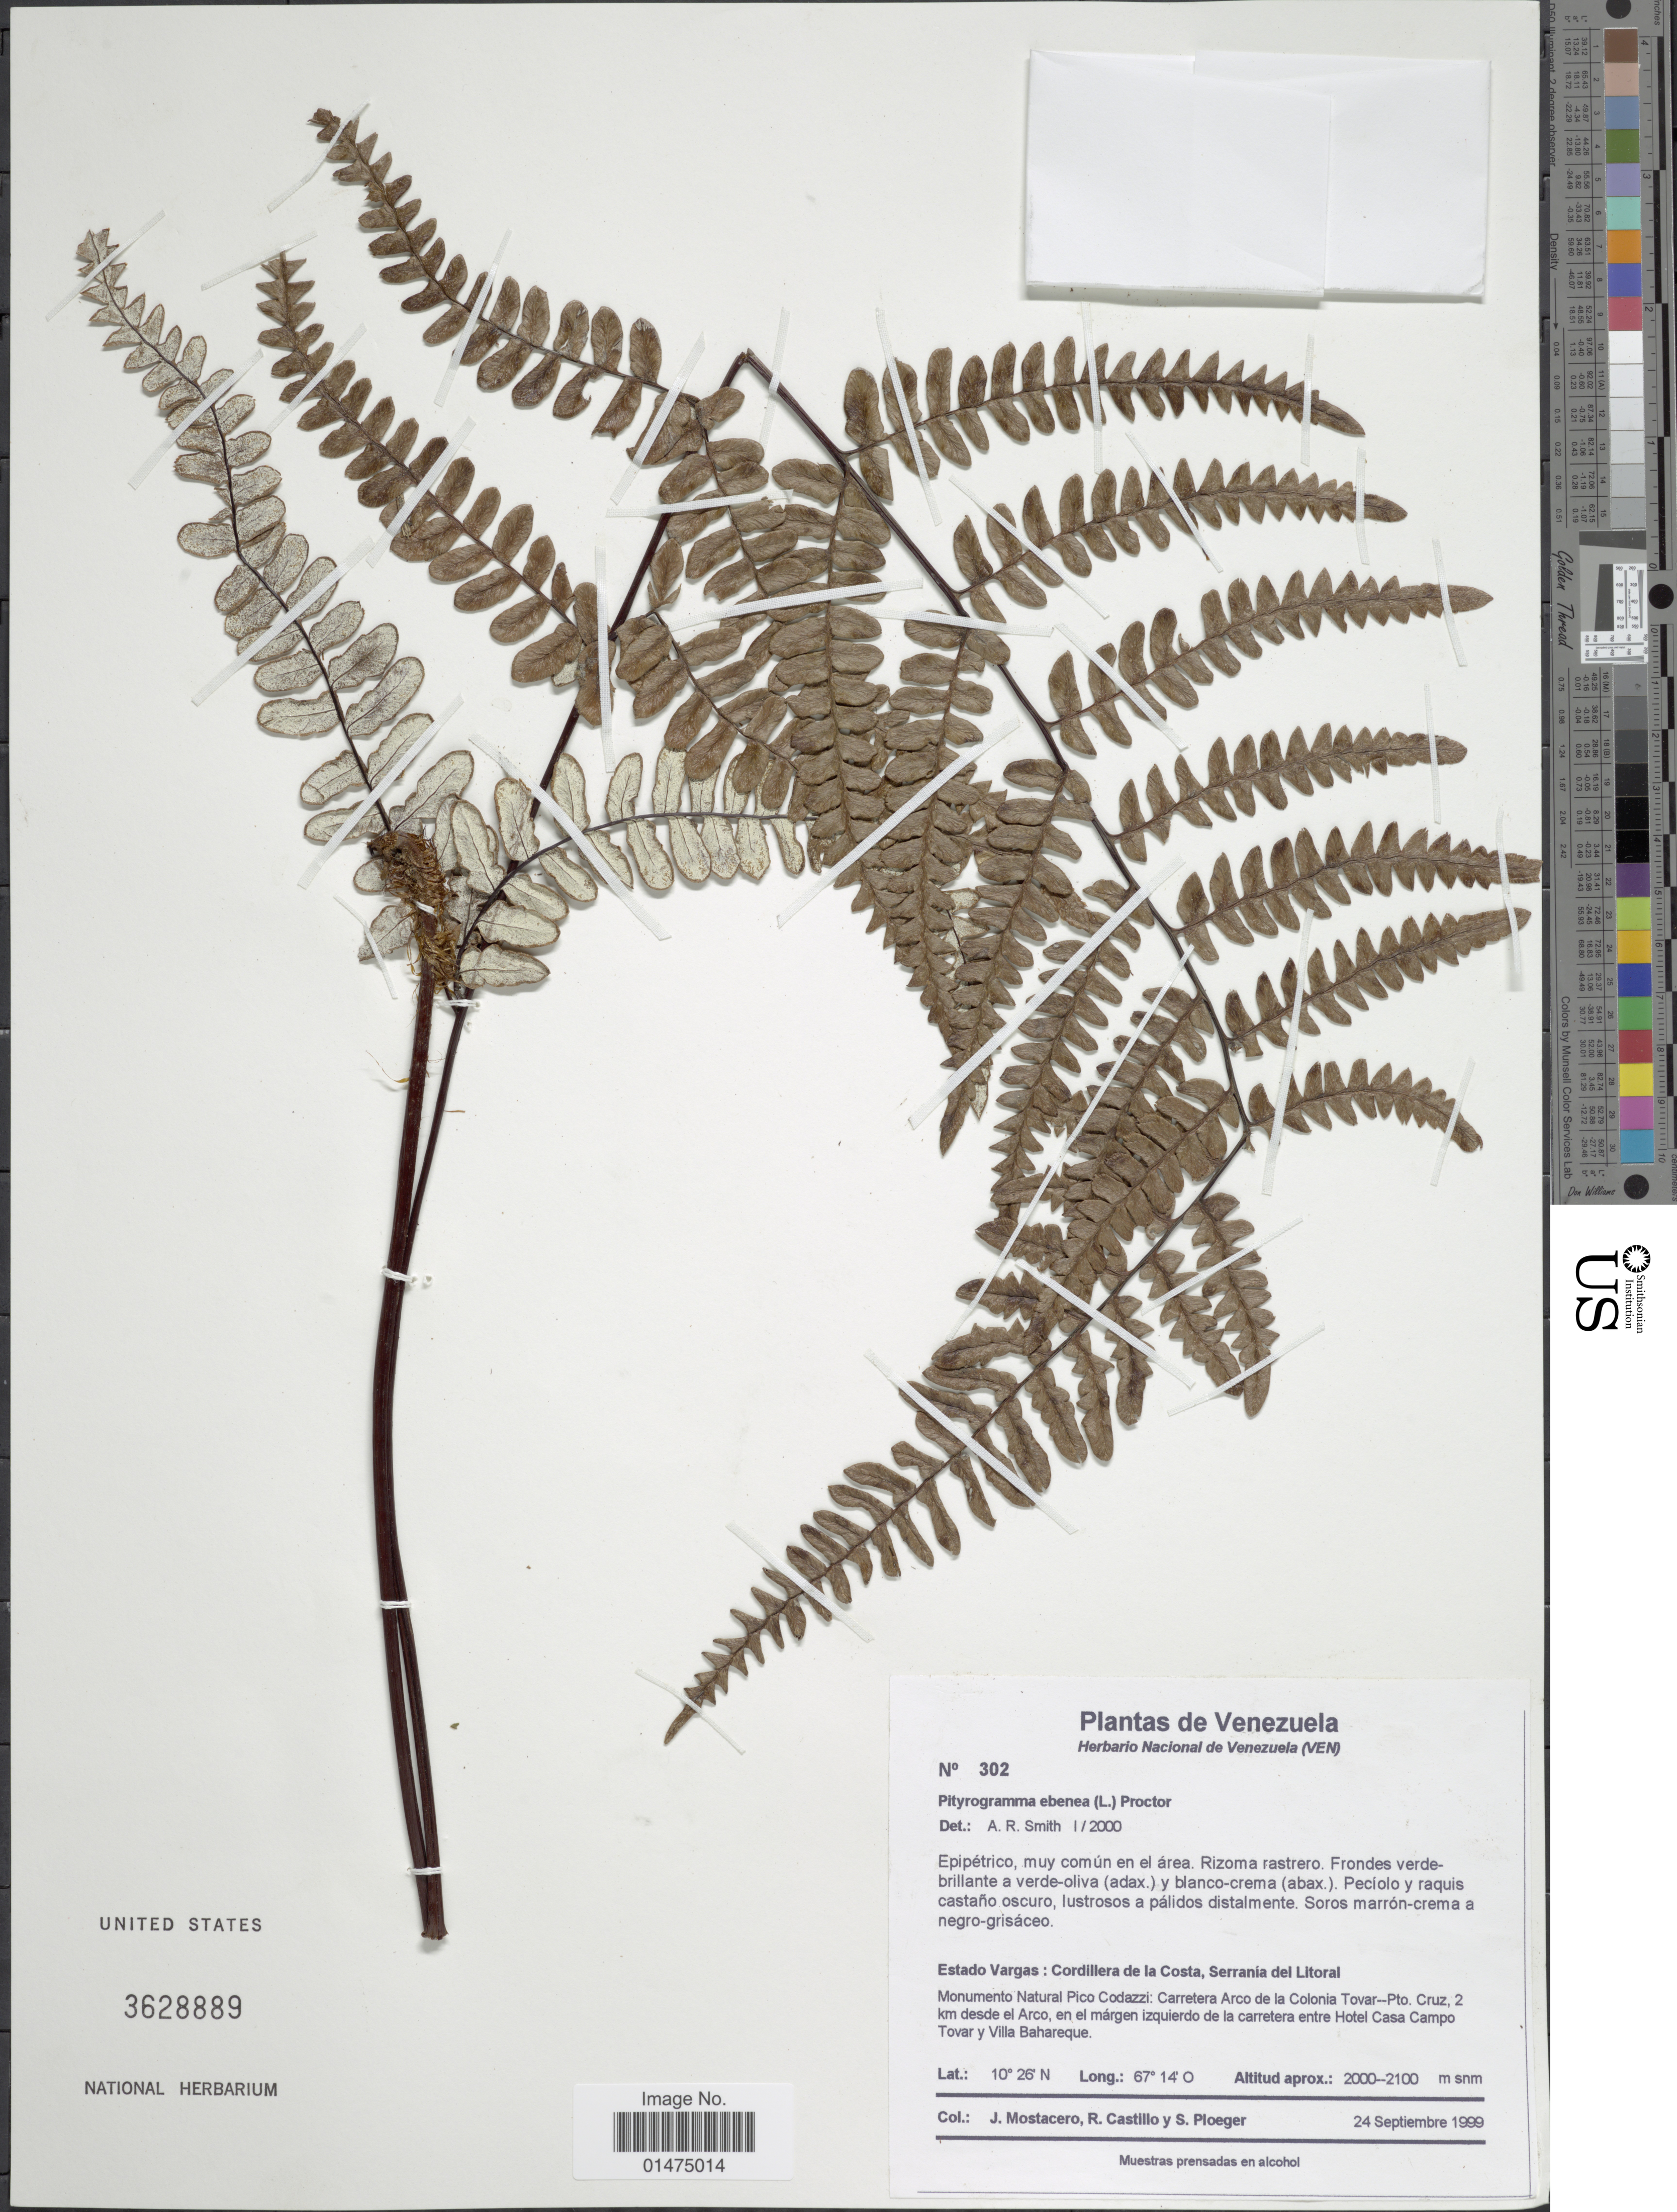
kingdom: Plantae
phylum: Tracheophyta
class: Polypodiopsida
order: Polypodiales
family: Pteridaceae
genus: Pityrogramma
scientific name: Pityrogramma ebenea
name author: (L.) Proctor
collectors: J. Mostacero, R. Castillo & S. Ploeger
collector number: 302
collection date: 1999-09-24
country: Venezuela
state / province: Vargas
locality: Cordillera de la Costa,Serrania del Litoral.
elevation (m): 2000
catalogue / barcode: US 3628889